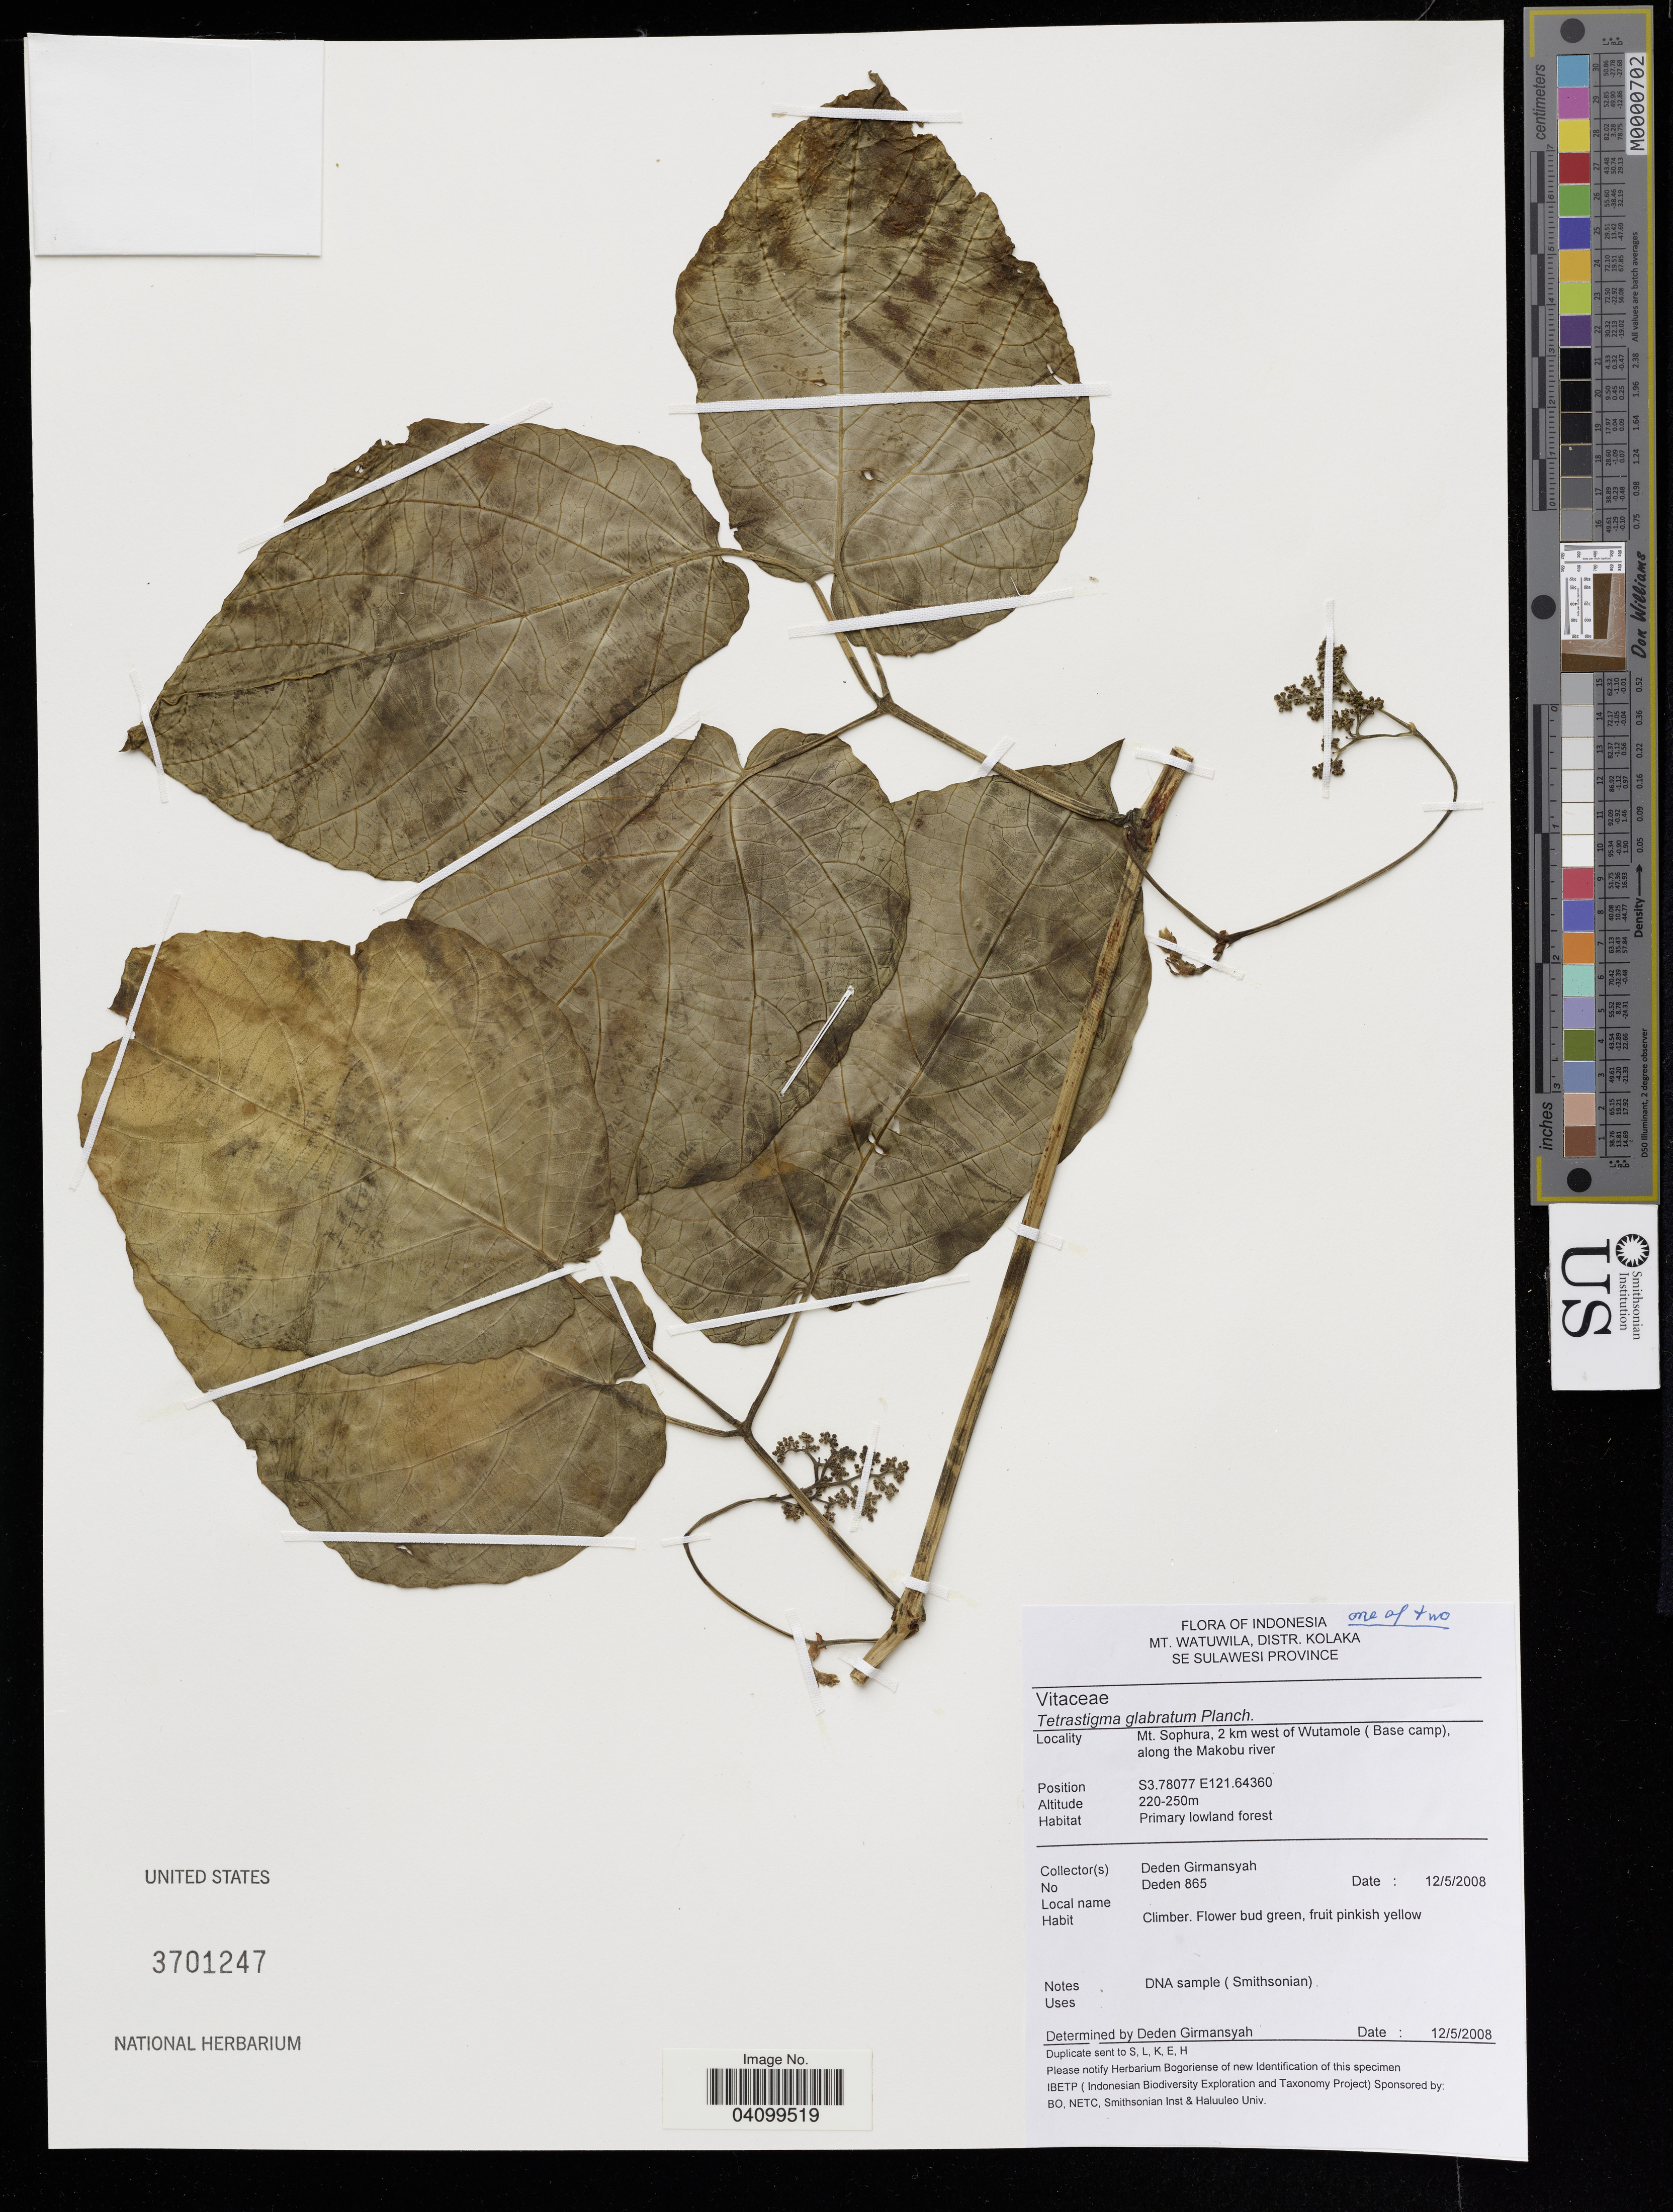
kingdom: Plantae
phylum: Tracheophyta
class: Magnoliopsida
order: Vitales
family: Vitaceae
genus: Tetrastigma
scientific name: Tetrastigma glabratum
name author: Planch.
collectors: G. Deden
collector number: Deden 865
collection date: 2008-05-12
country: Indonesia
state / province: Sulawesi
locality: Mt. Watuwila, Distr. Kolaka, SE Sulawesi Province. Mt. Sophura, 2 km west of Wutamole ( Base camp), along the Makobu river.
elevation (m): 220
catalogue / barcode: US 3701247